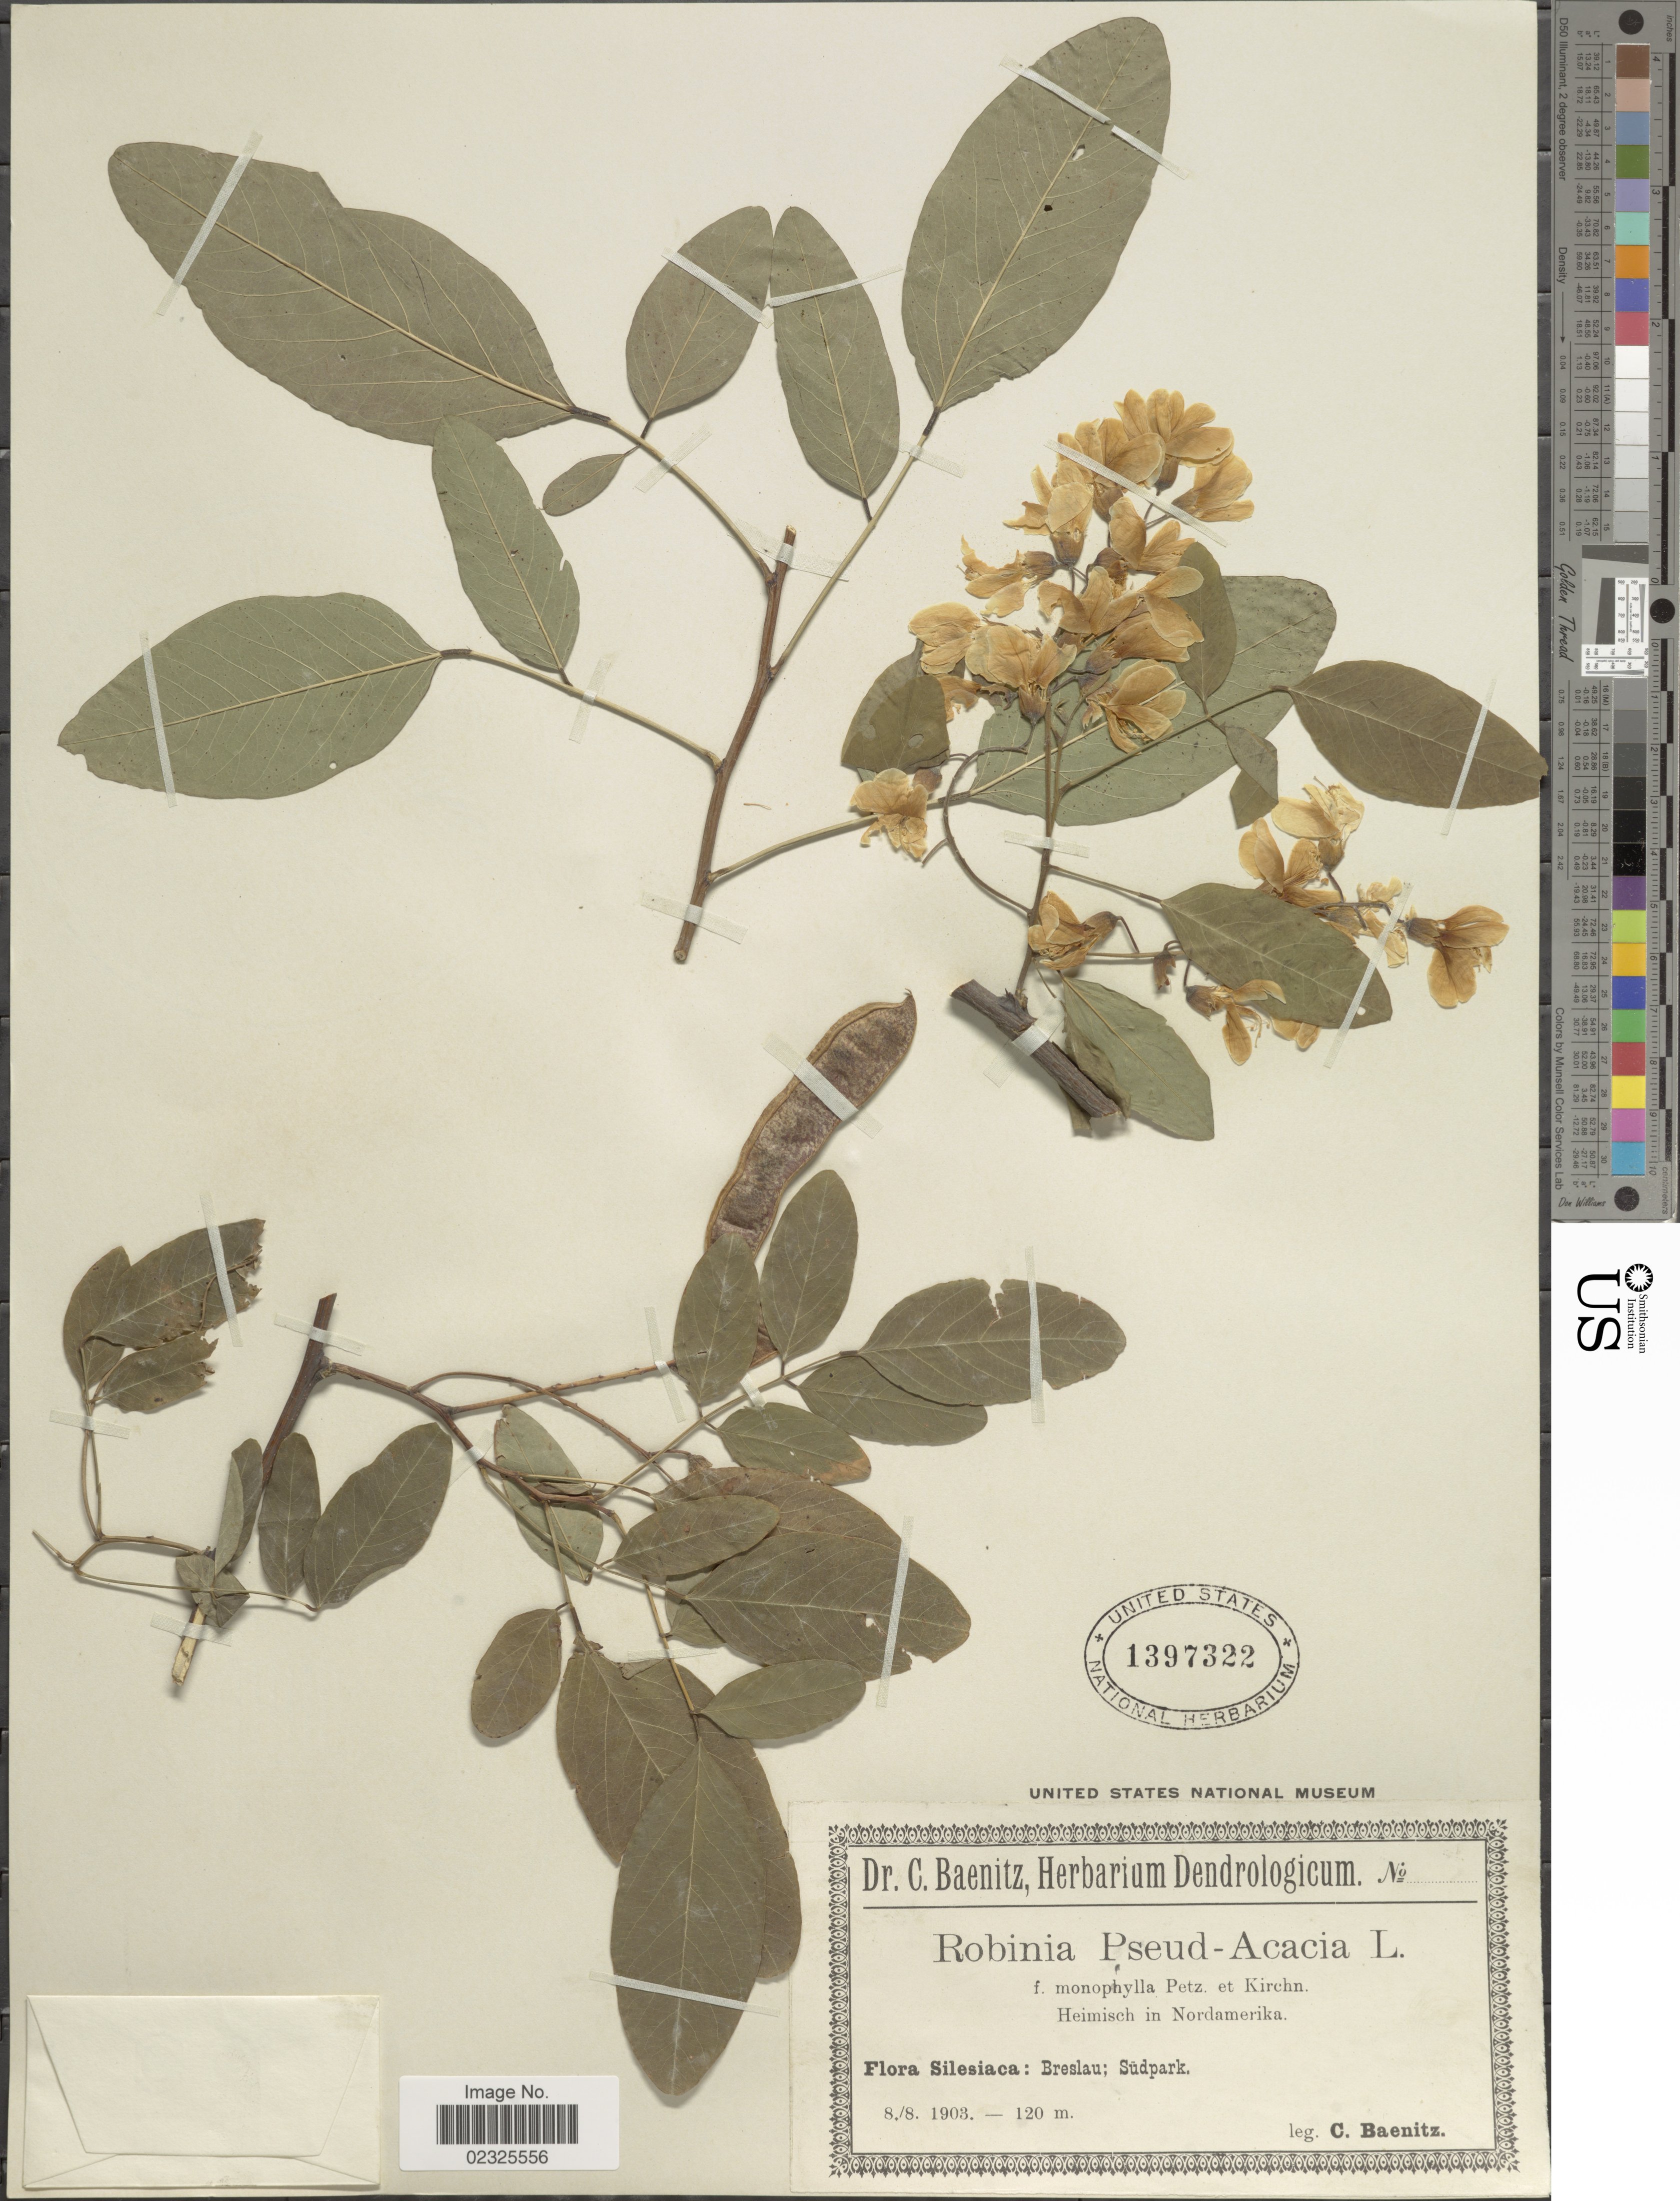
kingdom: Plantae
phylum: Tracheophyta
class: Magnoliopsida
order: Fabales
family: Fabaceae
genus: Robinia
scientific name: Robinia pseudoacacia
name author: L.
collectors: C. G. Baenitz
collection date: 1903-08-08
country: Poland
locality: Silesiaca: Breslau; Sudpark, Heimisch in Noramerika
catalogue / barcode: US 1397322